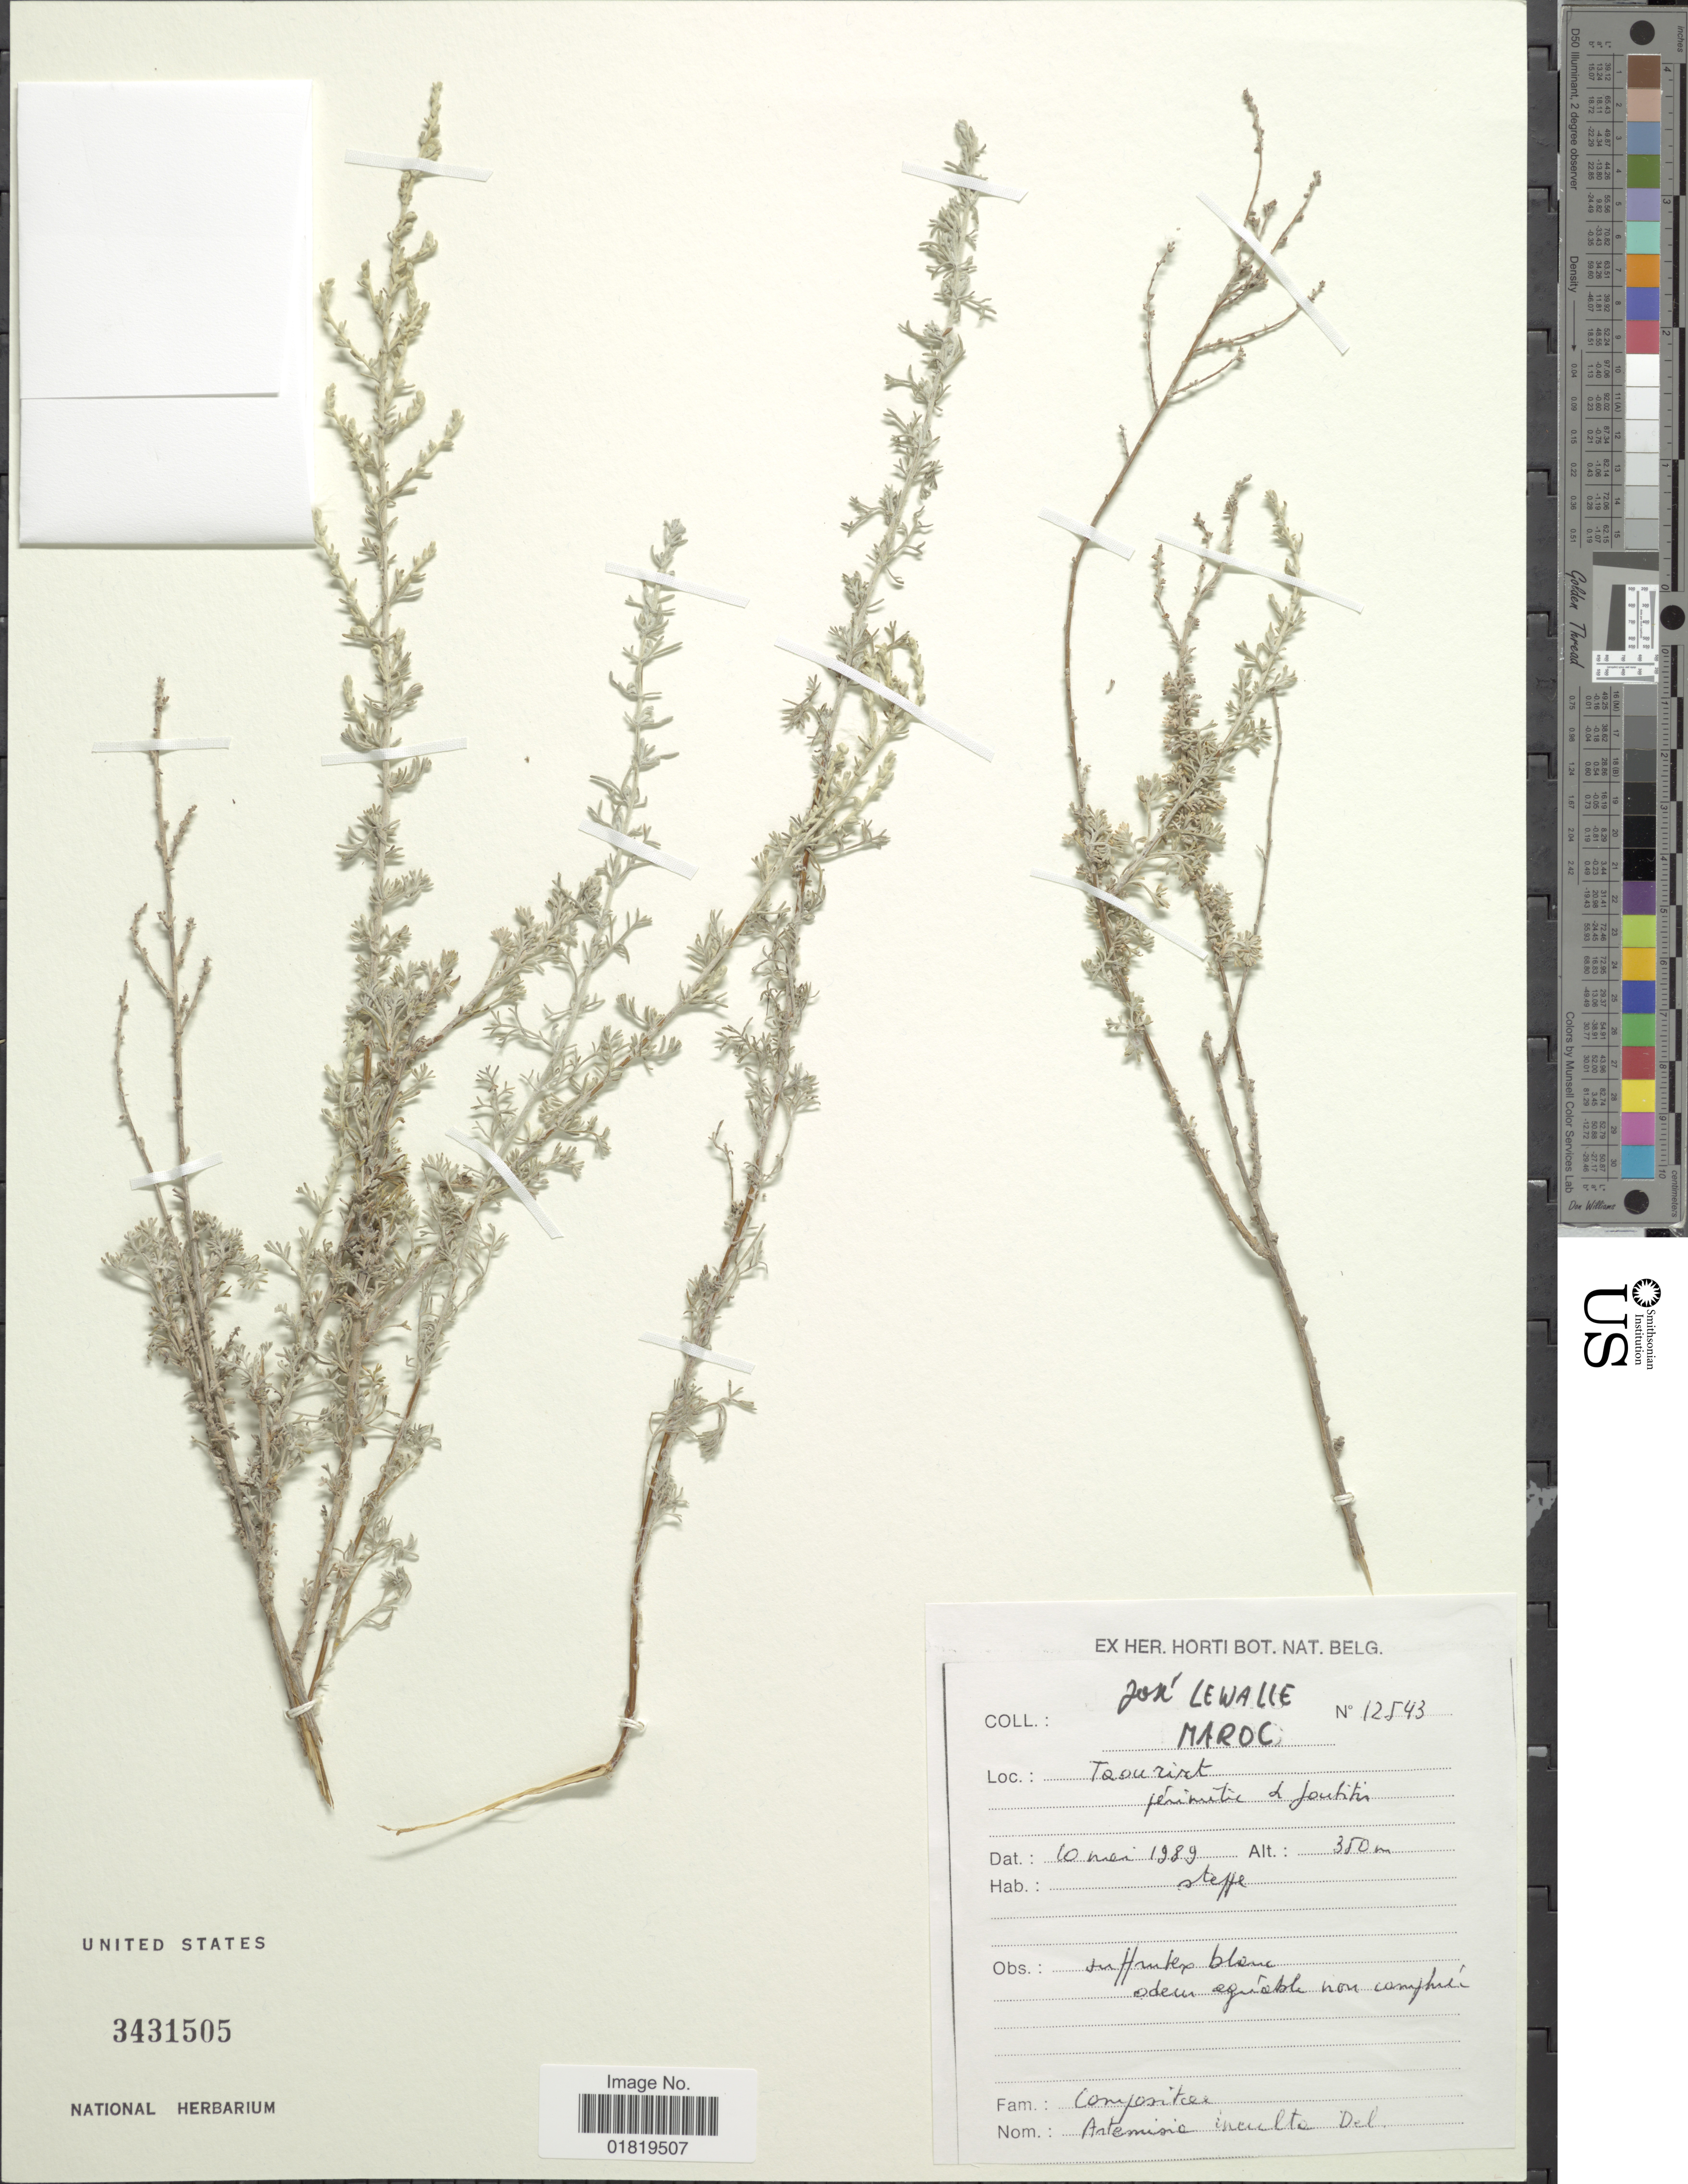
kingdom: Plantae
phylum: Tracheophyta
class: Magnoliopsida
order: Asterales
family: Asteraceae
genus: Artemisia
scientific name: Artemisia inculta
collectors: J. Lewalle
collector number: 12543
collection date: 1989-05-10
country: Morocco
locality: Taourirt, périmètre de Goutitir.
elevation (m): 350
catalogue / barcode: US 3431505